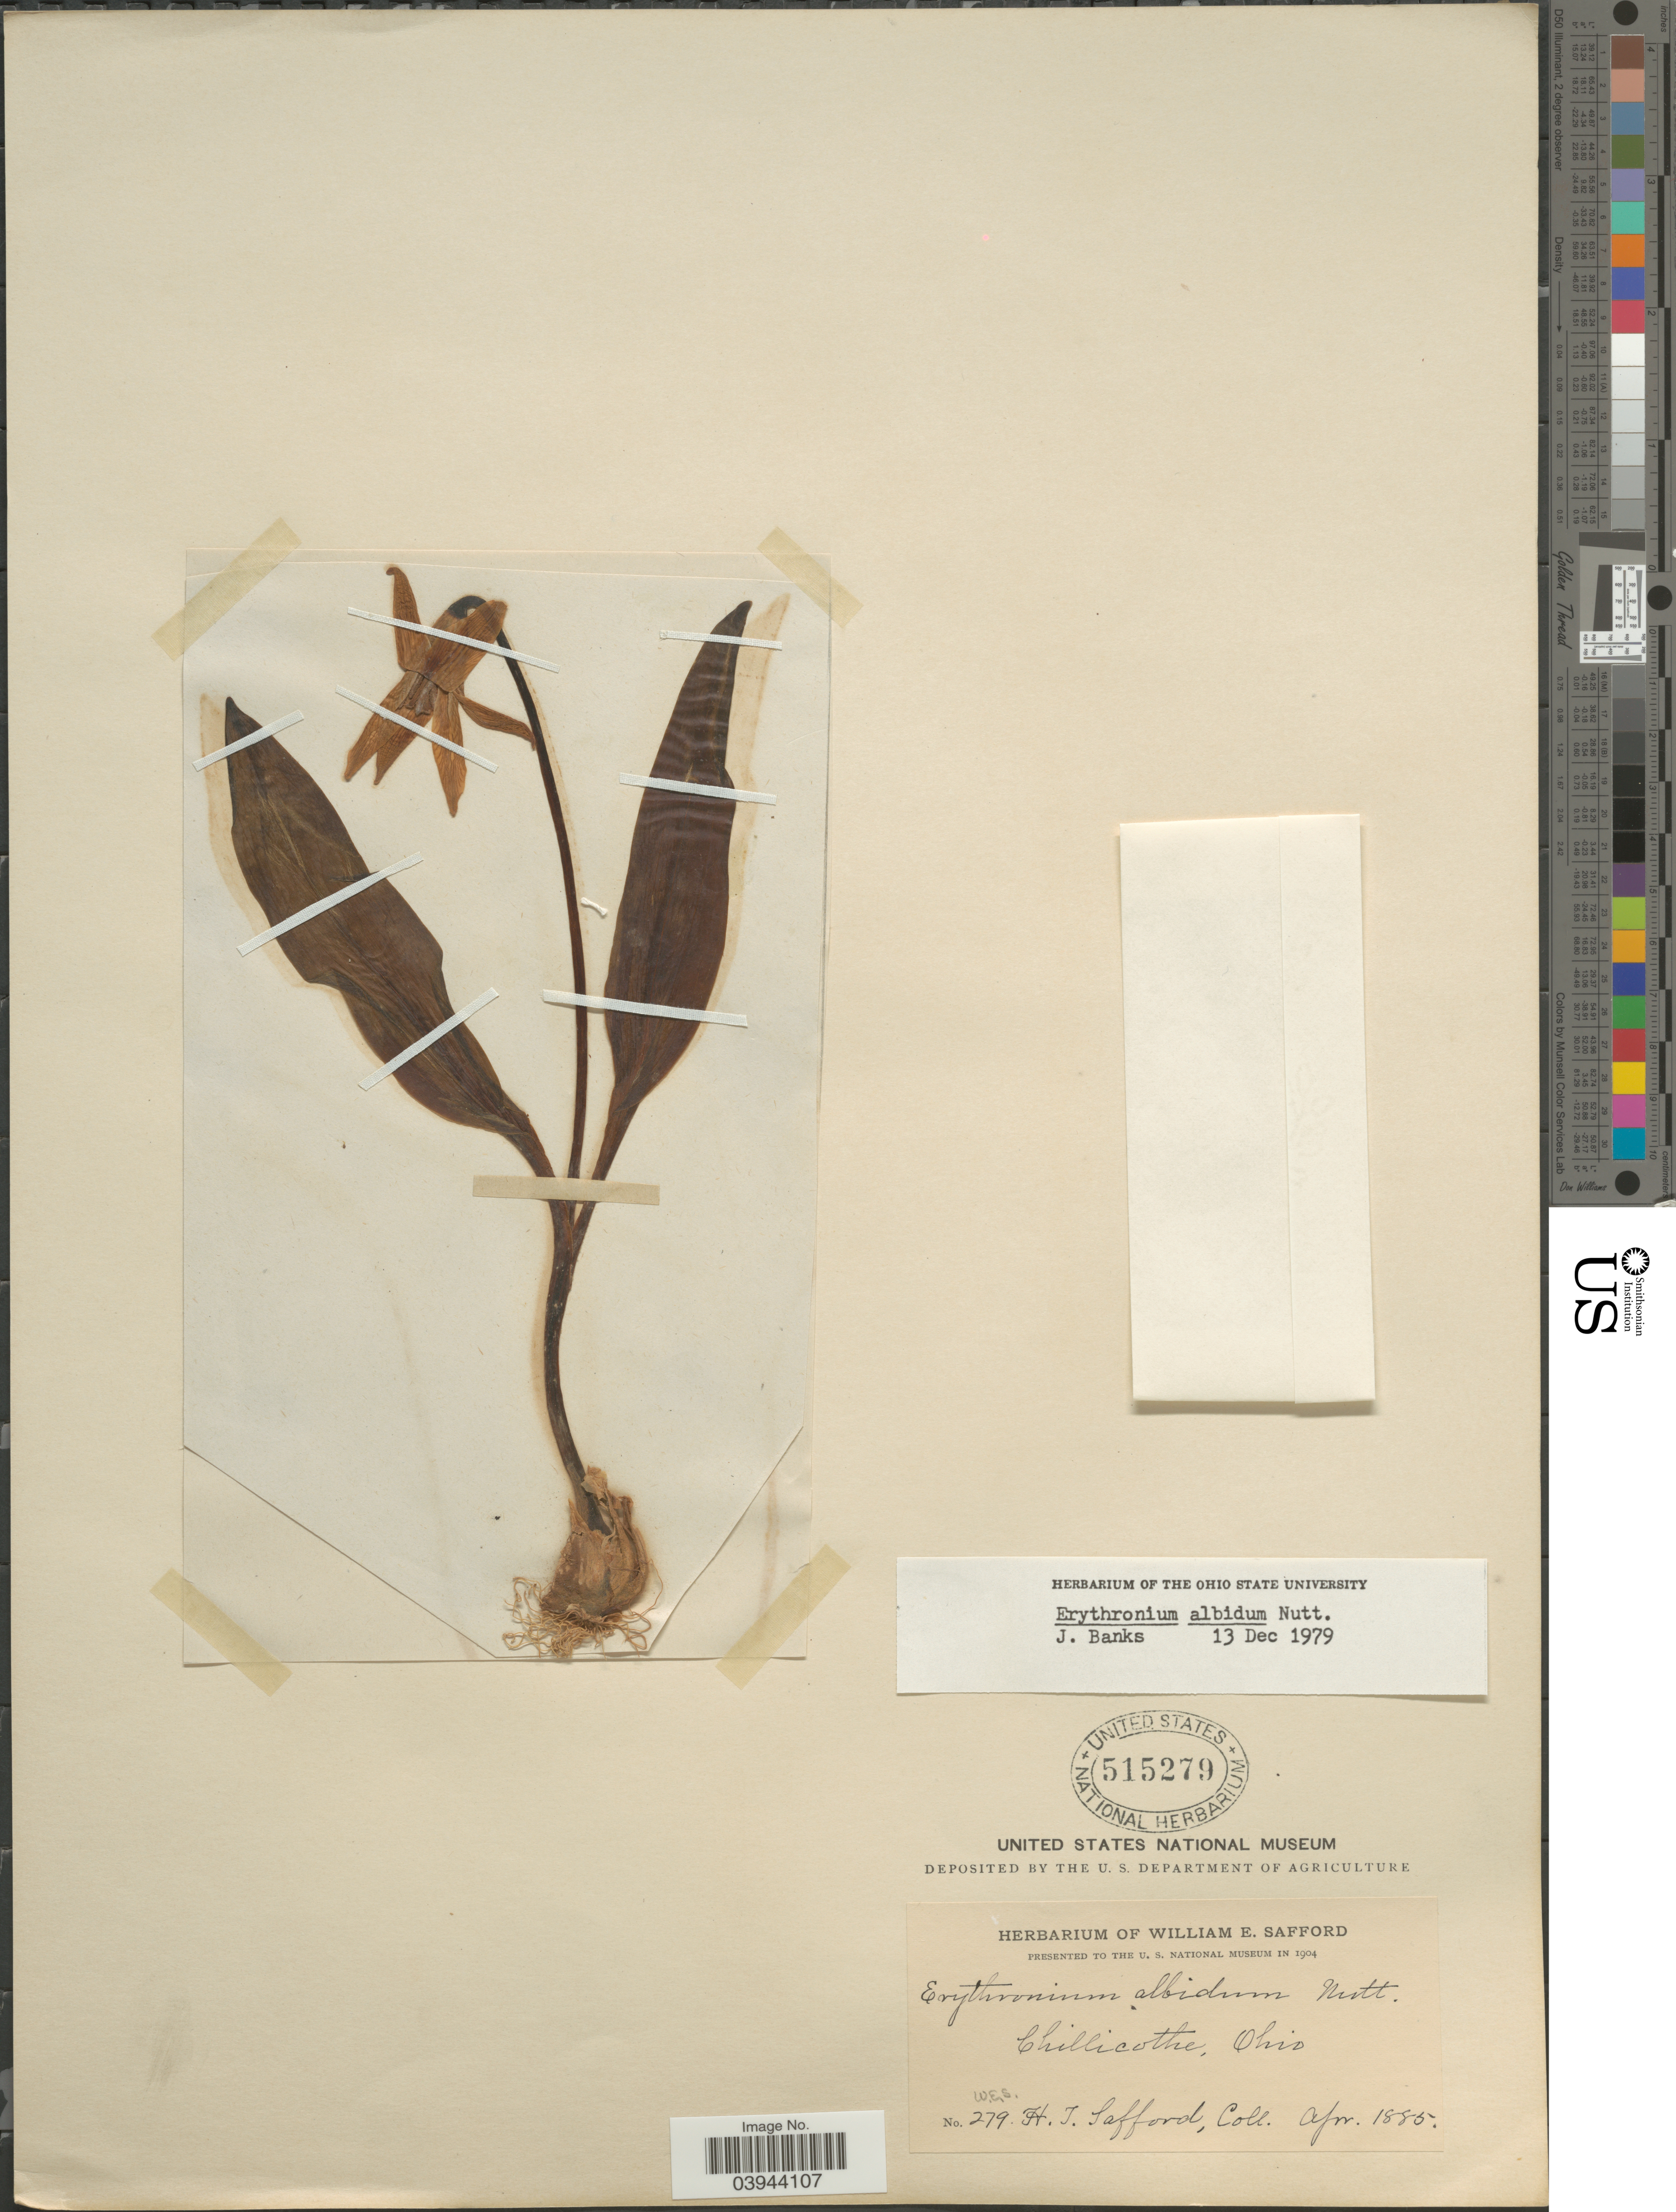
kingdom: Plantae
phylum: Tracheophyta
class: Liliopsida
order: Liliales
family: Liliaceae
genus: Erythronium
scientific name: Erythronium albidum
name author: Nutt.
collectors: H. Safford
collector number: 279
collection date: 1885-04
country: United States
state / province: Ohio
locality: Chillicothe.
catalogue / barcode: US 515279